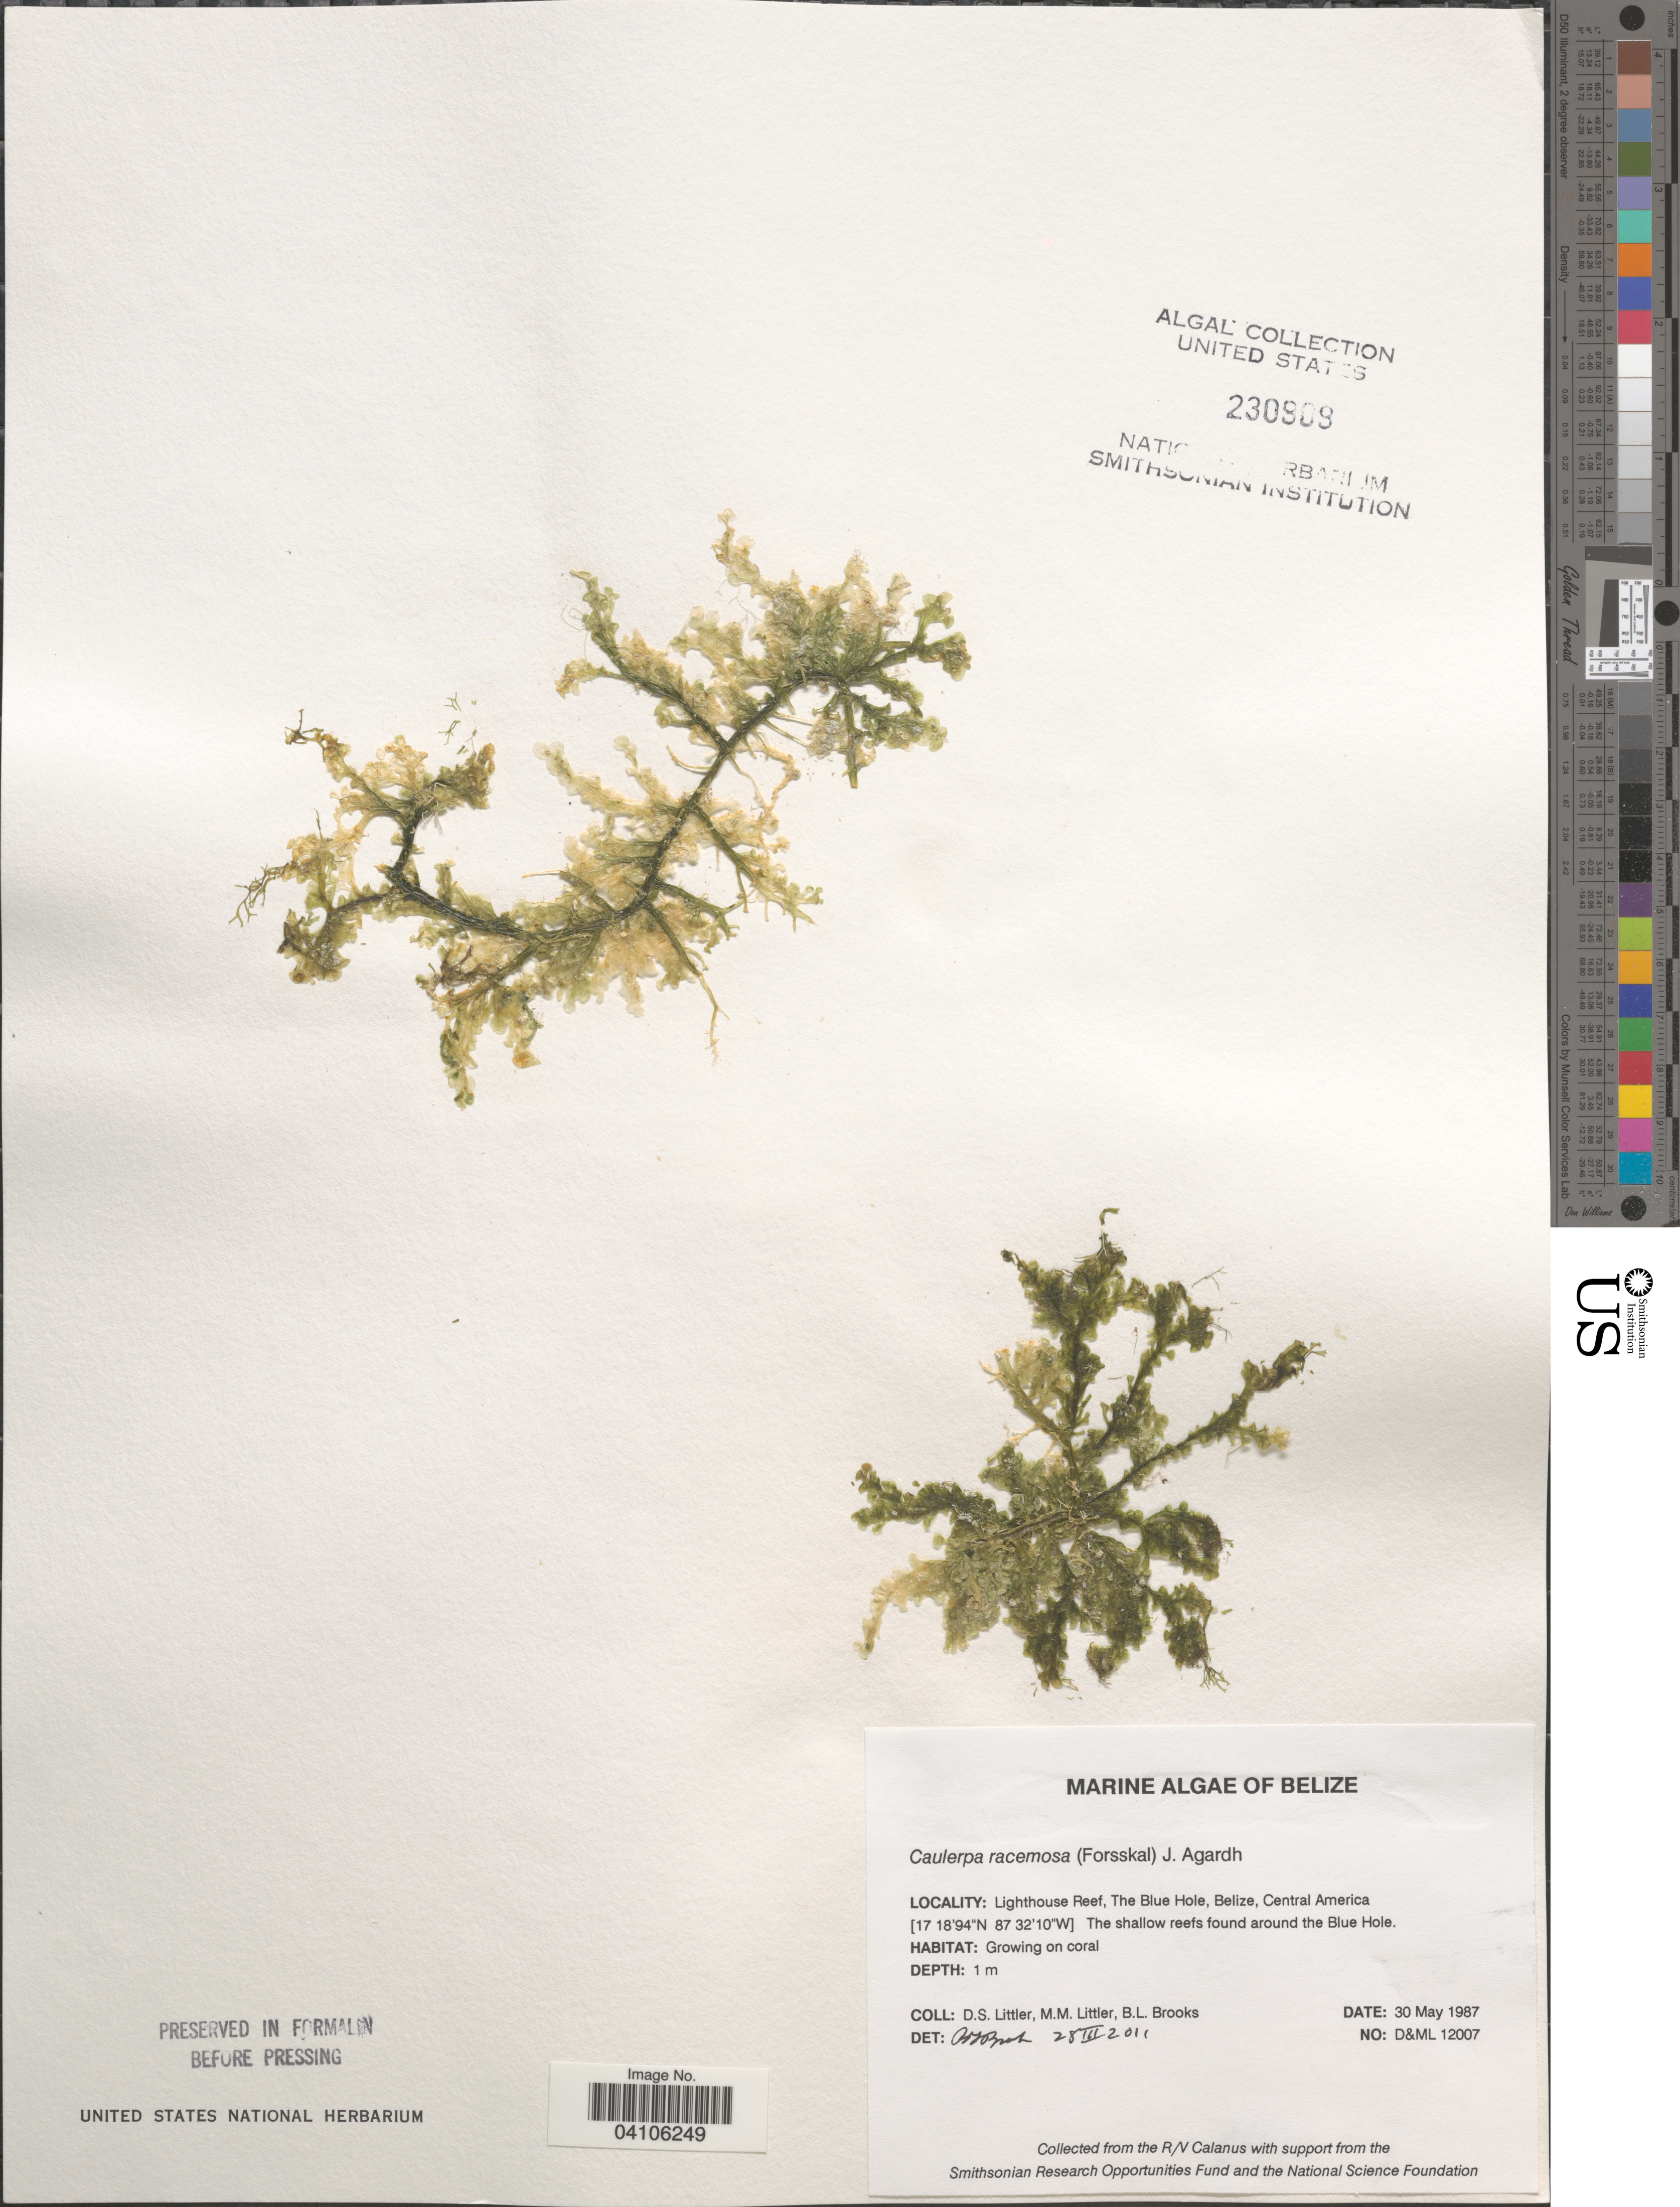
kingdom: Plantae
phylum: Chlorophyta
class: Ulvophyceae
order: Bryopsidales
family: Caulerpaceae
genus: Caulerpa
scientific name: Caulerpa racemosa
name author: (Forssk.) J. Agardh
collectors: D. S. Littler & B. Brooks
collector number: D&ML12007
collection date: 1987-05-30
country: Belize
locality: Lighthouse Reef, The Blue Hole. The shallow reefs found around the Blue Hole.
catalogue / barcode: US 230909